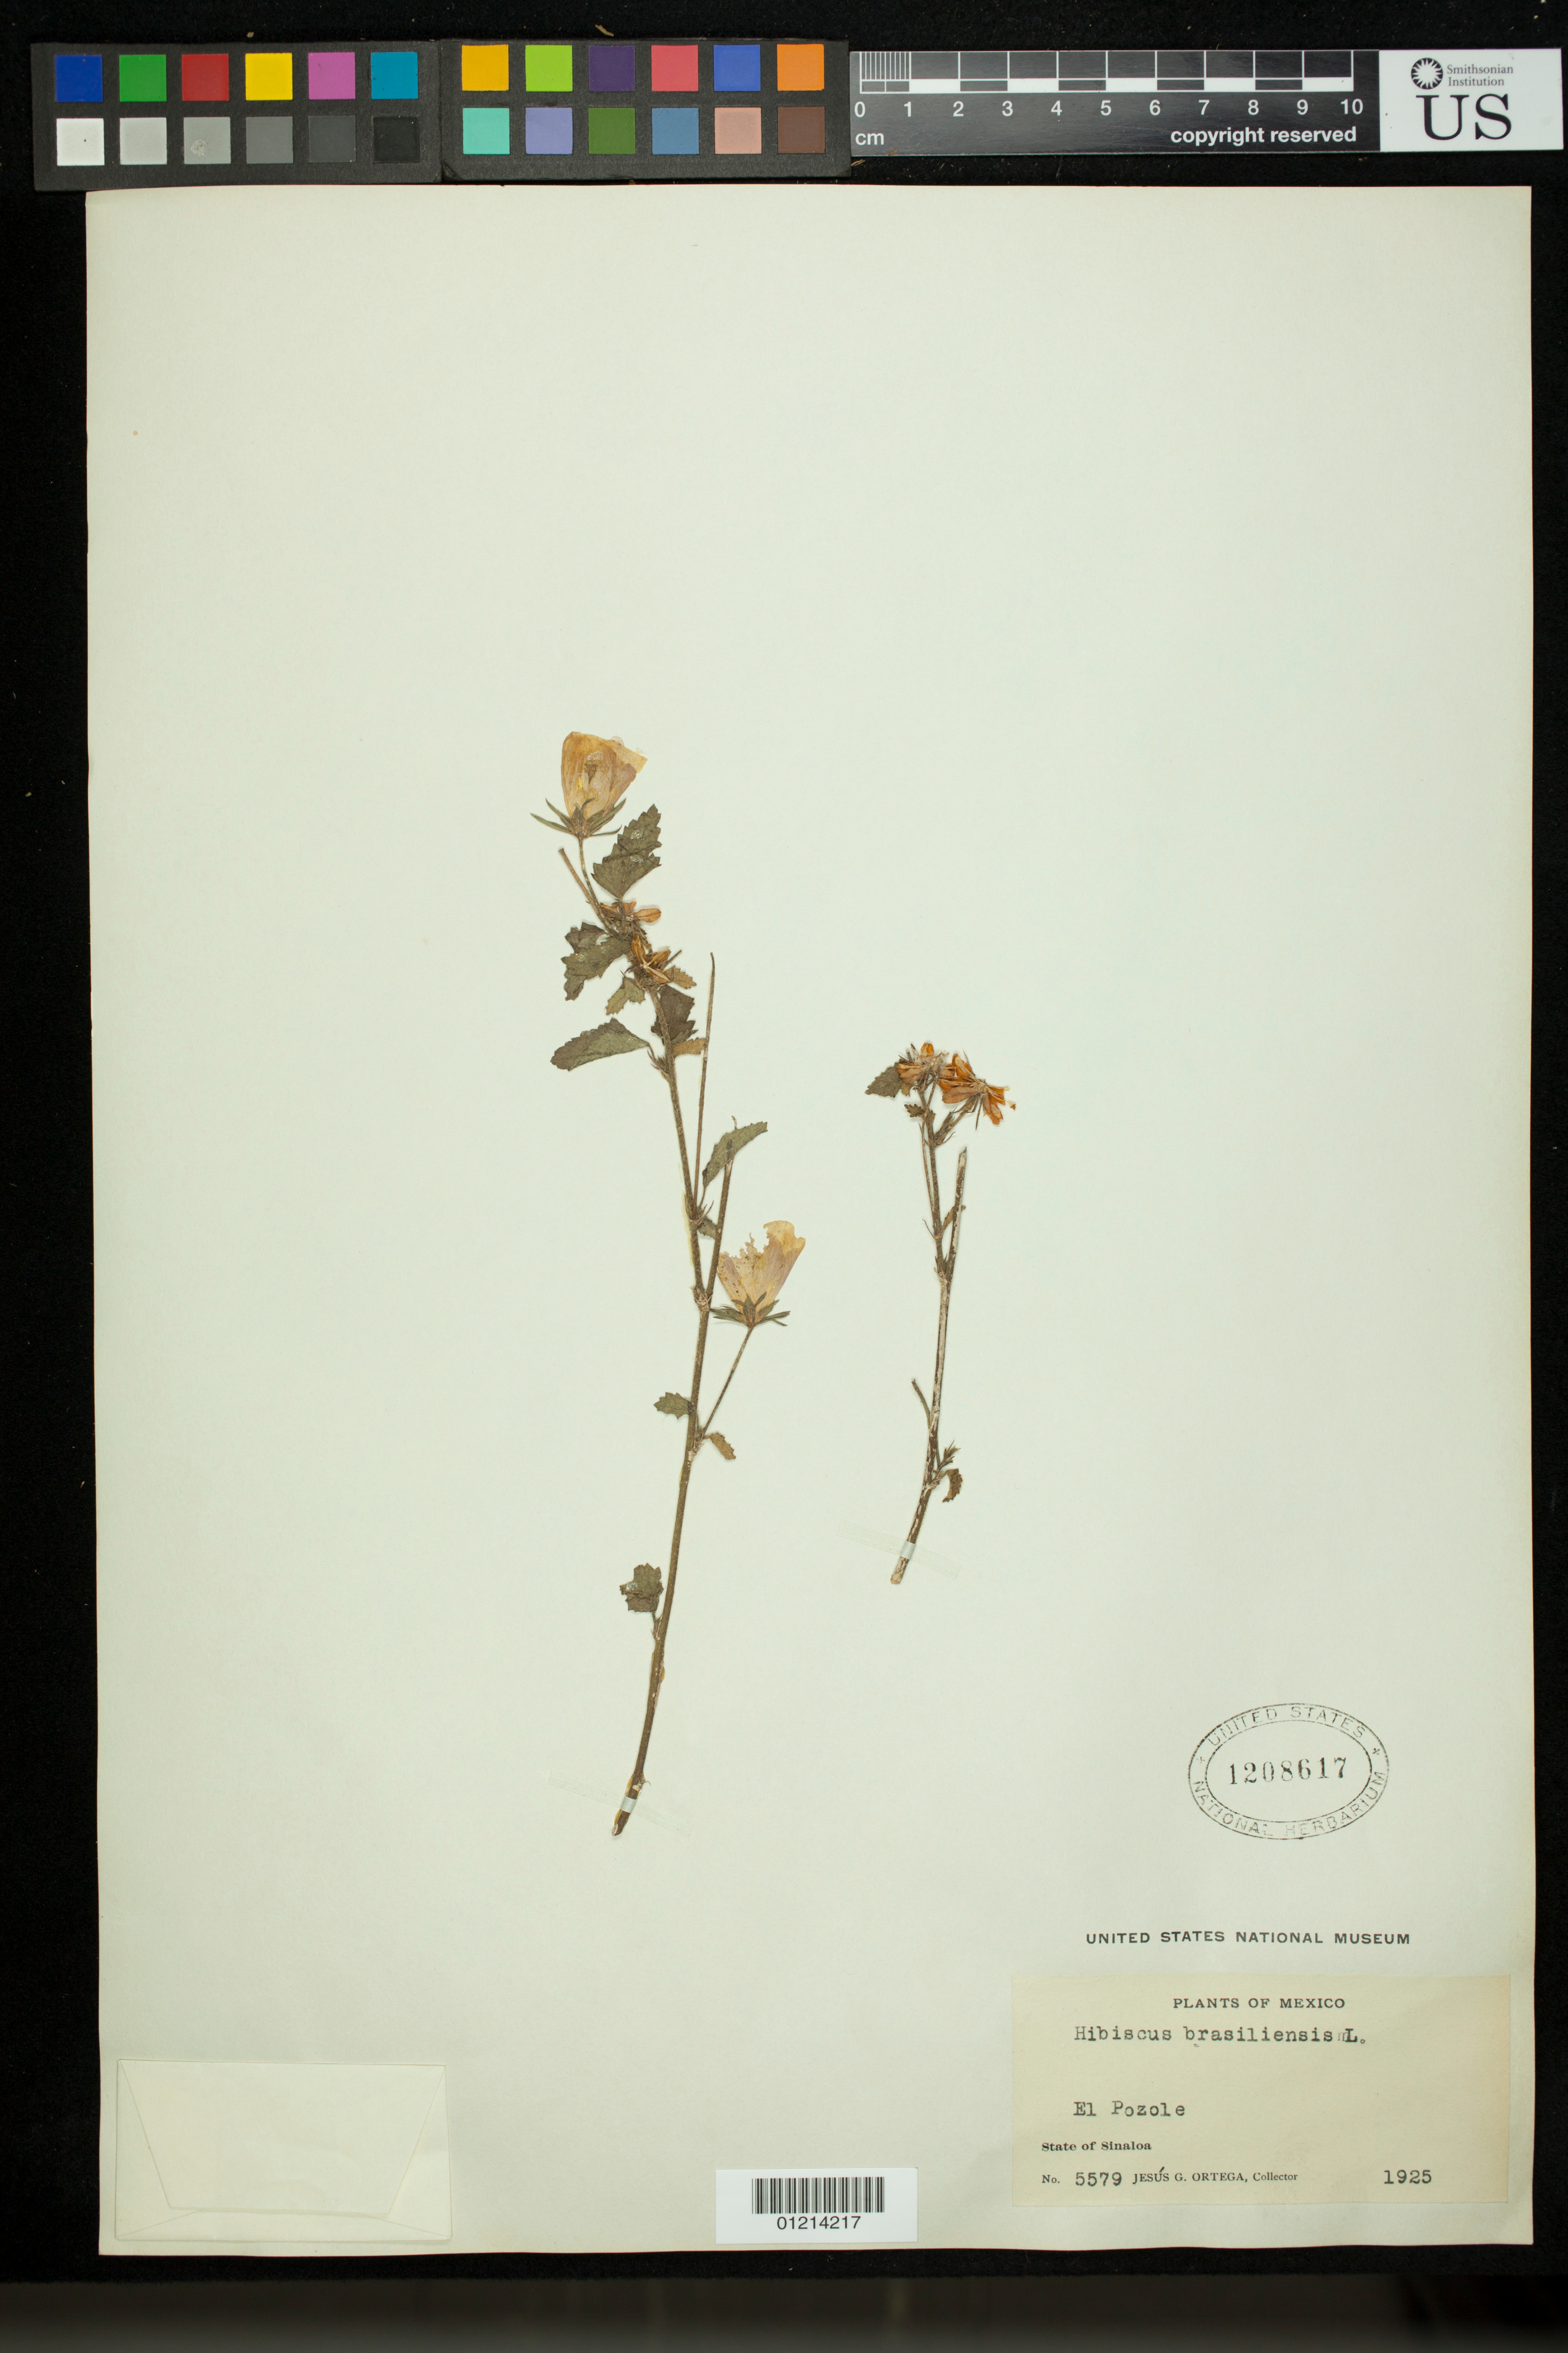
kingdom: Plantae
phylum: Tracheophyta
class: Magnoliopsida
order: Malvales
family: Malvaceae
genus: Hibiscus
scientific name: Hibiscus phoeniceus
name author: Jacq.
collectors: J. Ortega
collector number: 5579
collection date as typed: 1925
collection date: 1925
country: Mexico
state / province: Sinaloa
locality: State of Sinaloa: El Pozole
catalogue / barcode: US 1208617